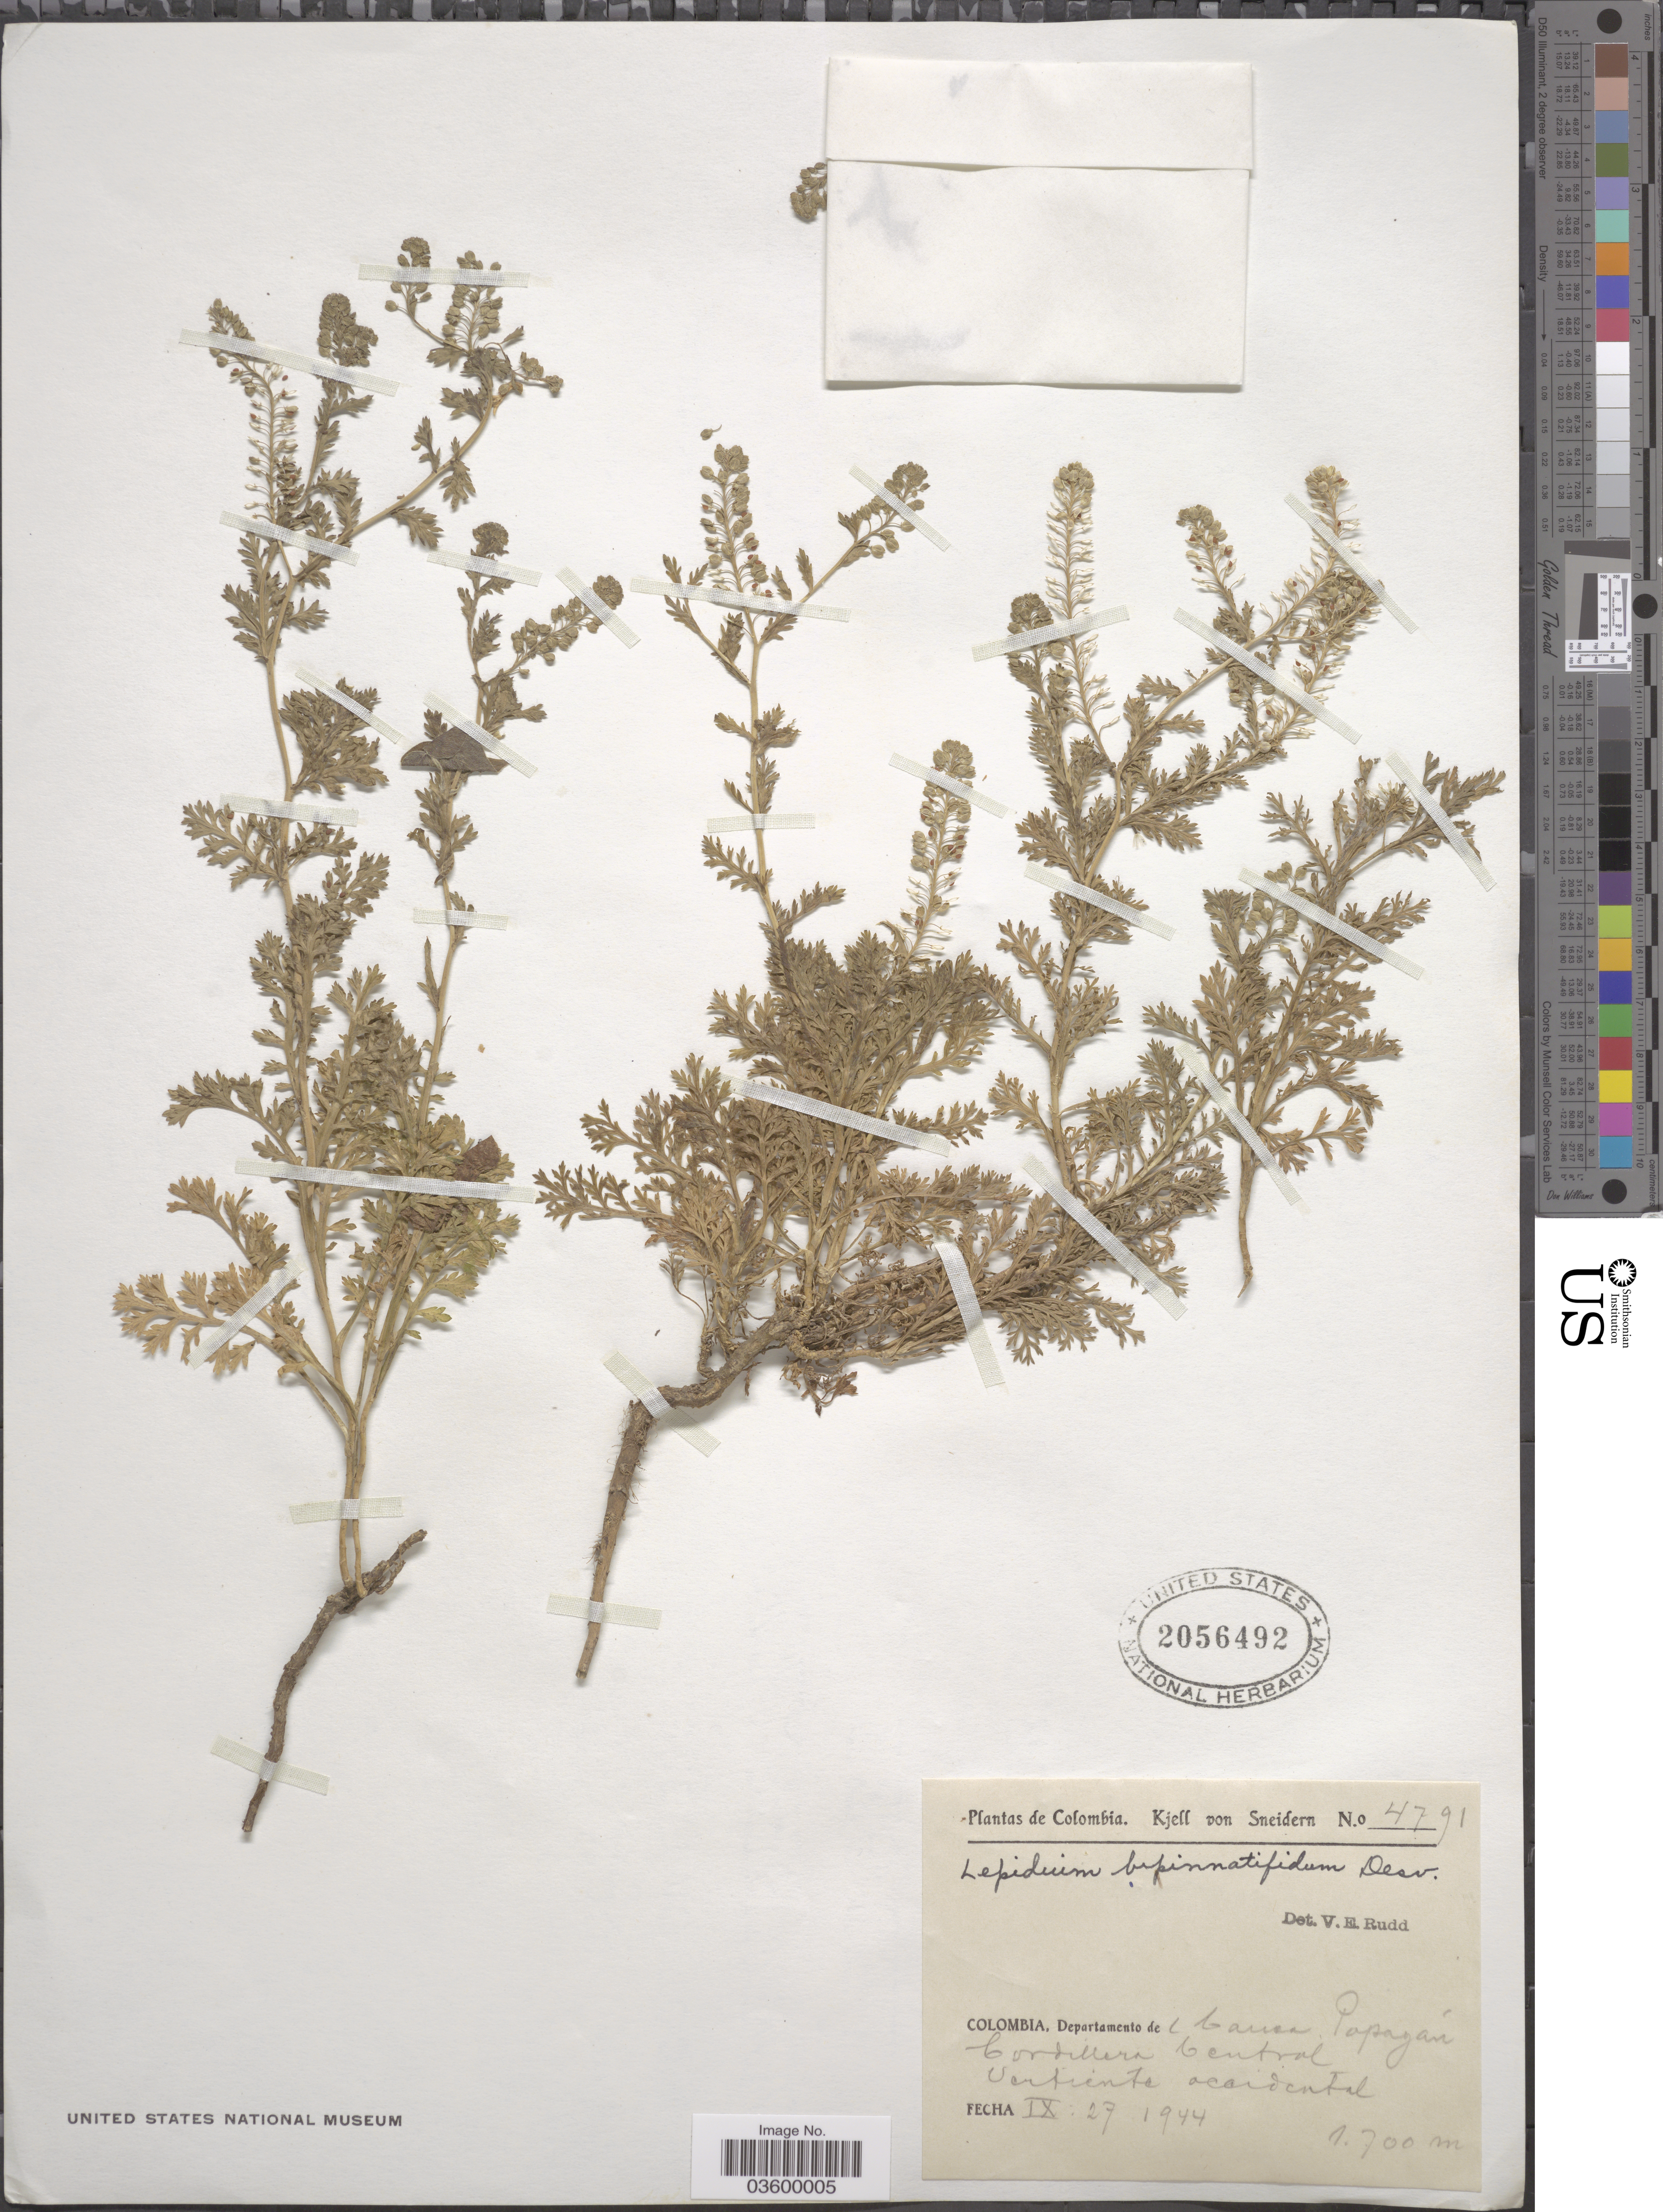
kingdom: Plantae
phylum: Tracheophyta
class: Magnoliopsida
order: Brassicales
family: Brassicaceae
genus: Lepidium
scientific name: Lepidium bipinnatifidum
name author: Desv.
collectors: K. von Sneidern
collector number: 4791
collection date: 1944-09-27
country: Colombia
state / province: Cauca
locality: Departamento de Cauca Popayán. Cordillera Central. Vertiente Occidental.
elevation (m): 1700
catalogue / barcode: US 2056492